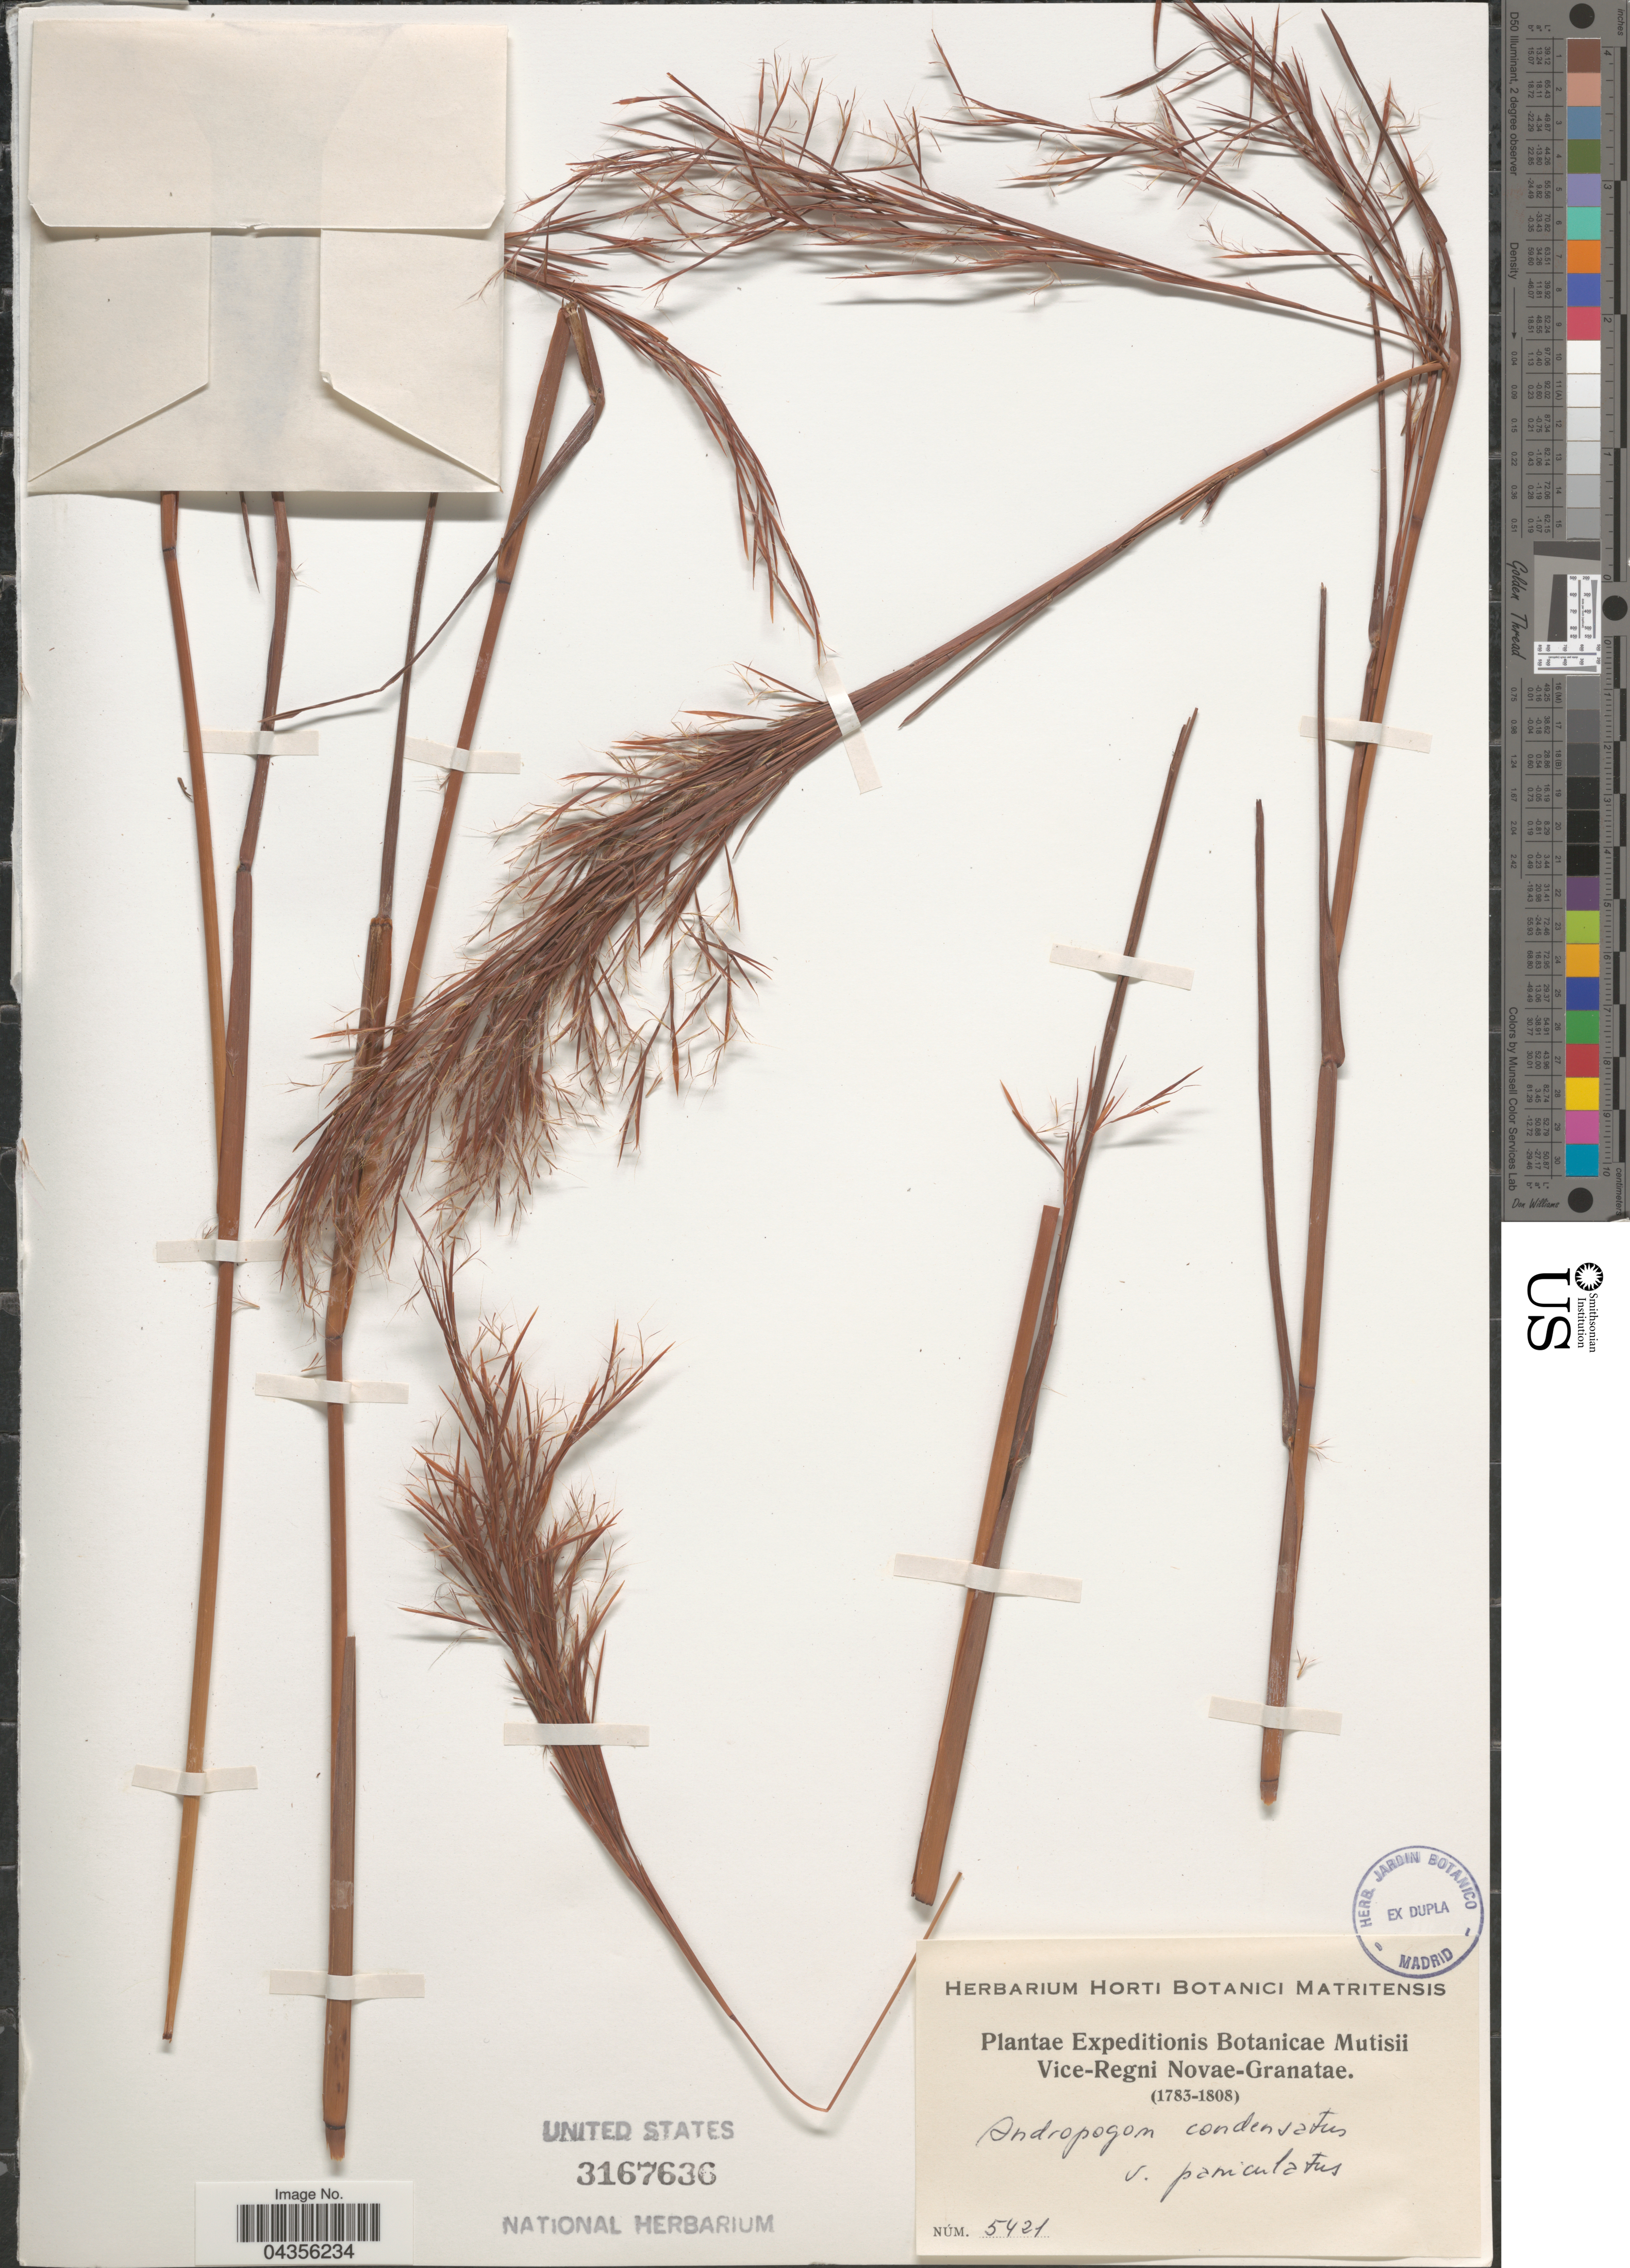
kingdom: Plantae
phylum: Tracheophyta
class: Liliopsida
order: Poales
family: Poaceae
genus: Schizachyrium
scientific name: Schizachyrium condensatum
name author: (Kunth) Nees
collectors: Expeditions Botanicae Mutisii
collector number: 5421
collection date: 1783/1808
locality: Vice-Regni Novae-Granatae.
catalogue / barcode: US 3167636